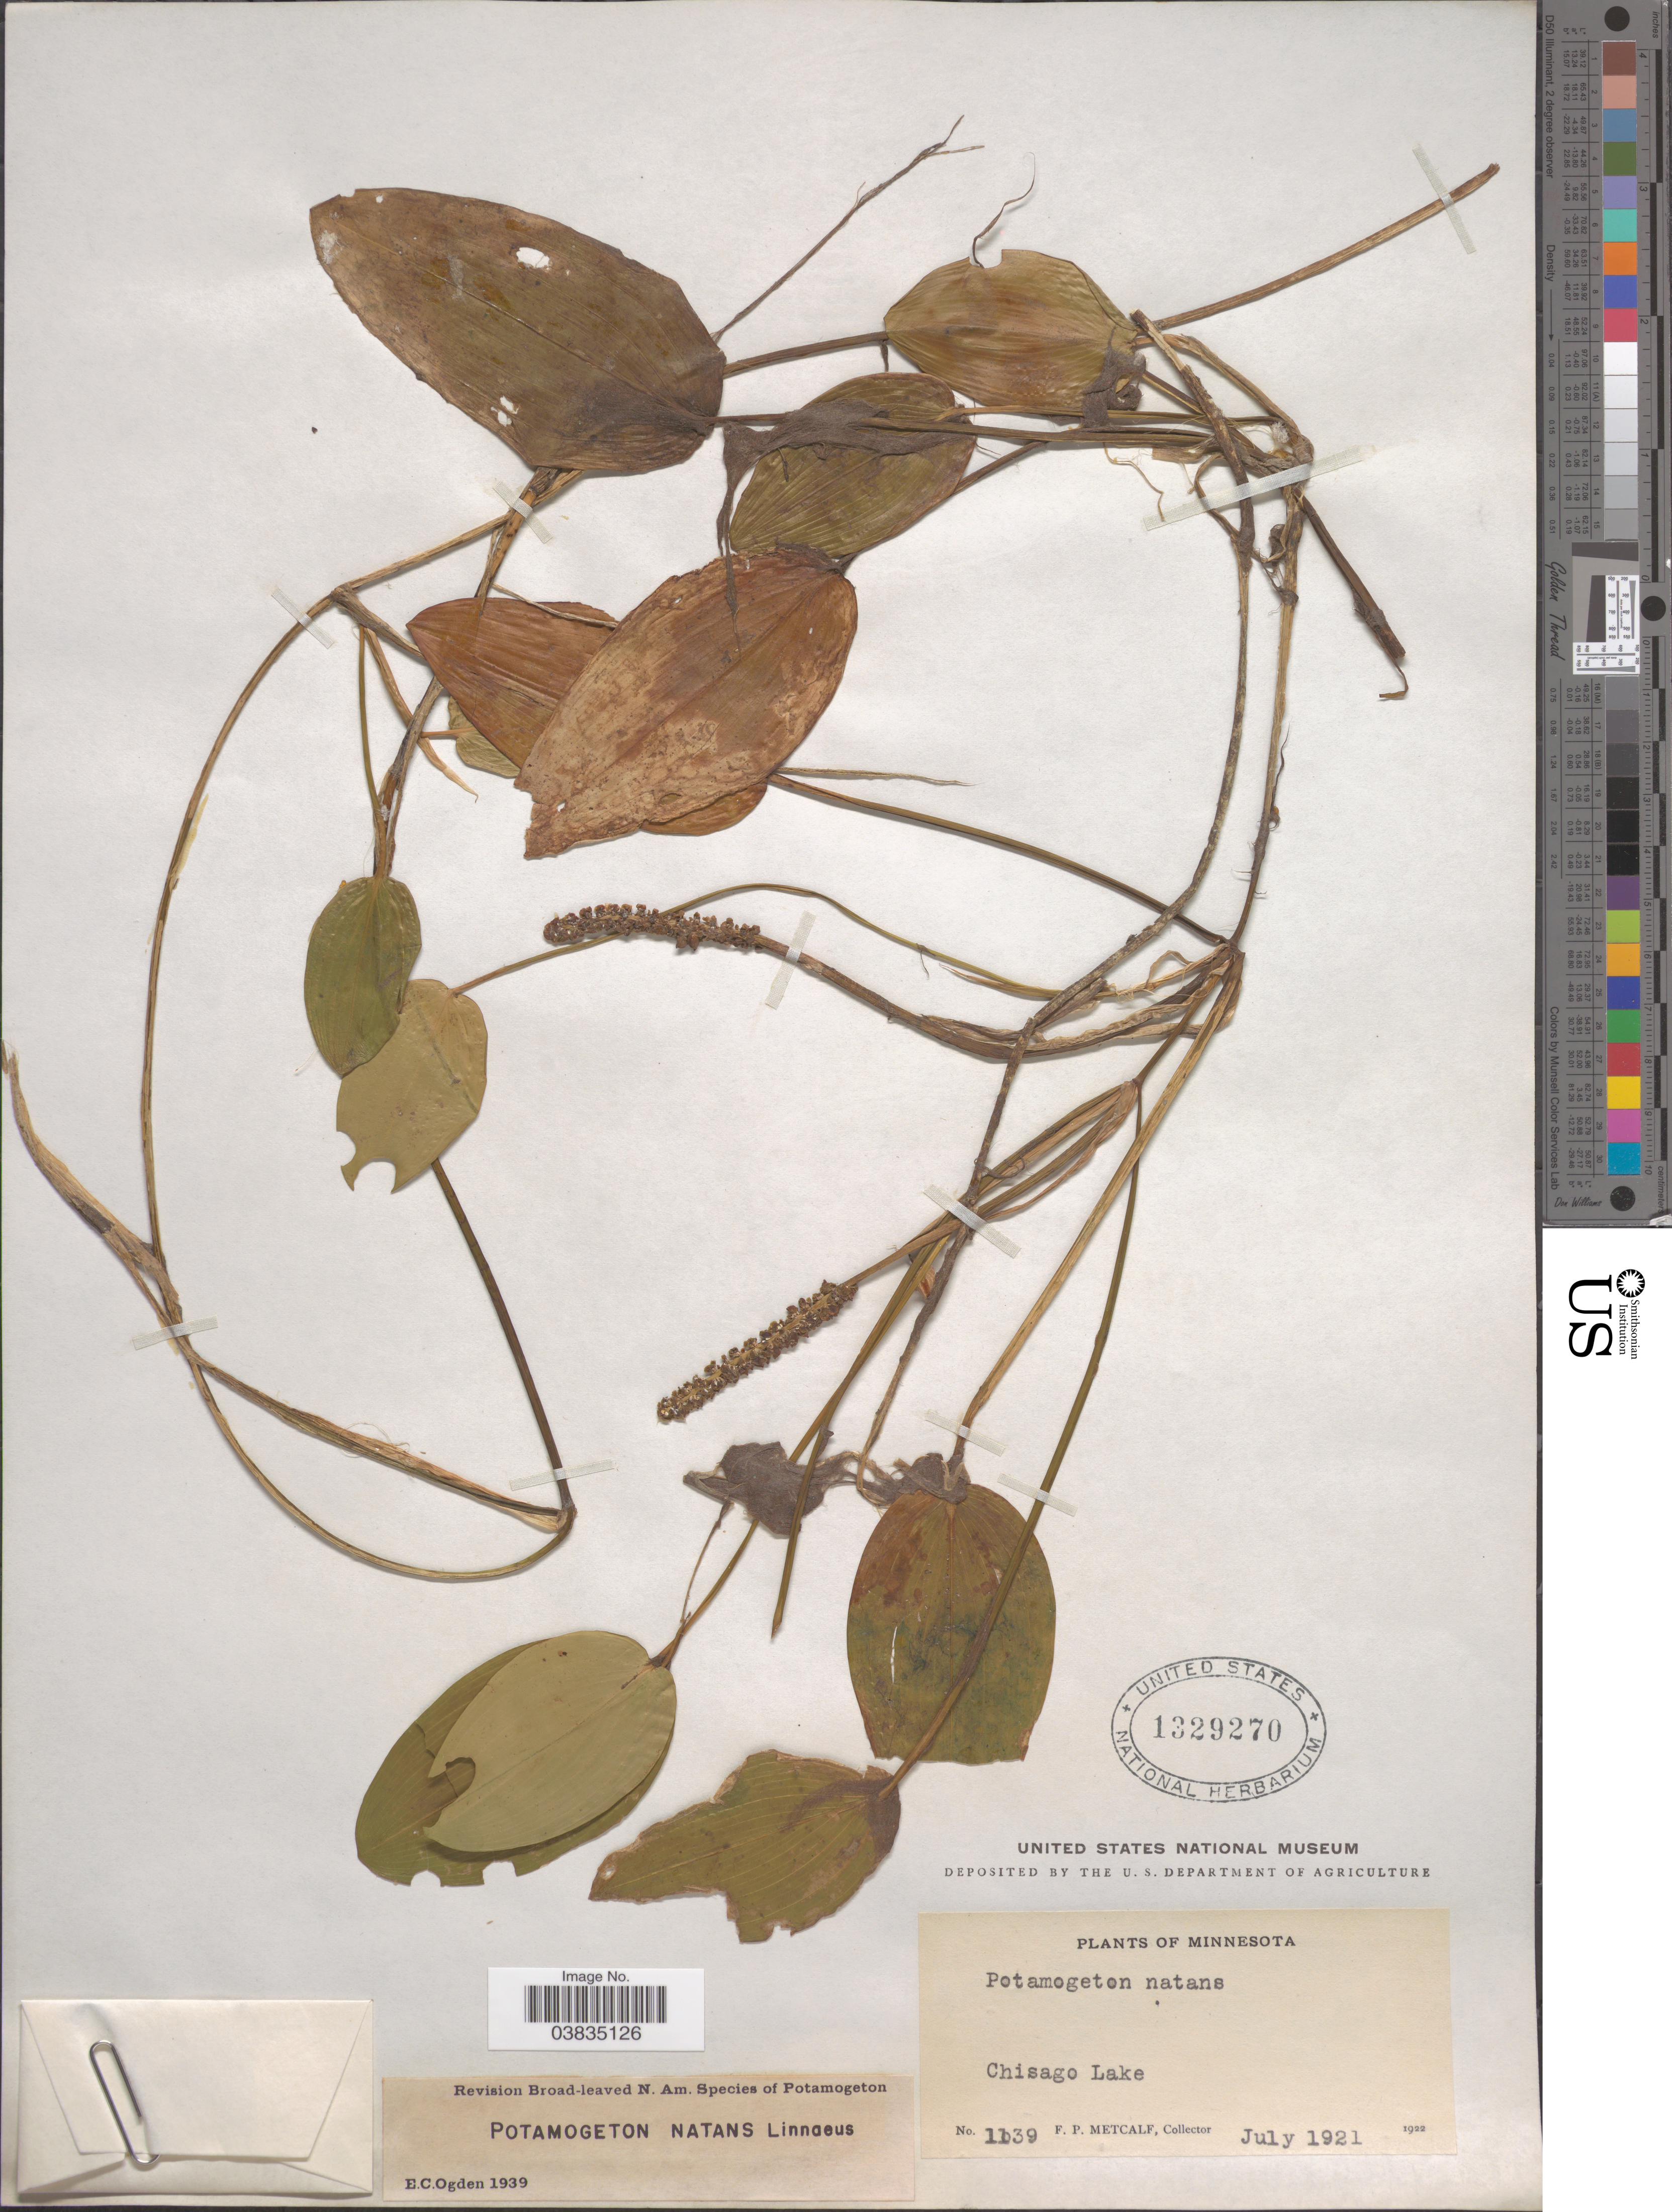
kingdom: Plantae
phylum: Tracheophyta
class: Liliopsida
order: Alismatales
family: Potamogetonaceae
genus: Potamogeton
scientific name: Potamogeton natans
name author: L.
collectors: F. Metcalf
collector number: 1139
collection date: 1921-07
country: United States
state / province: Minnesota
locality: Chisago Lake.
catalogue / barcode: US 1329270